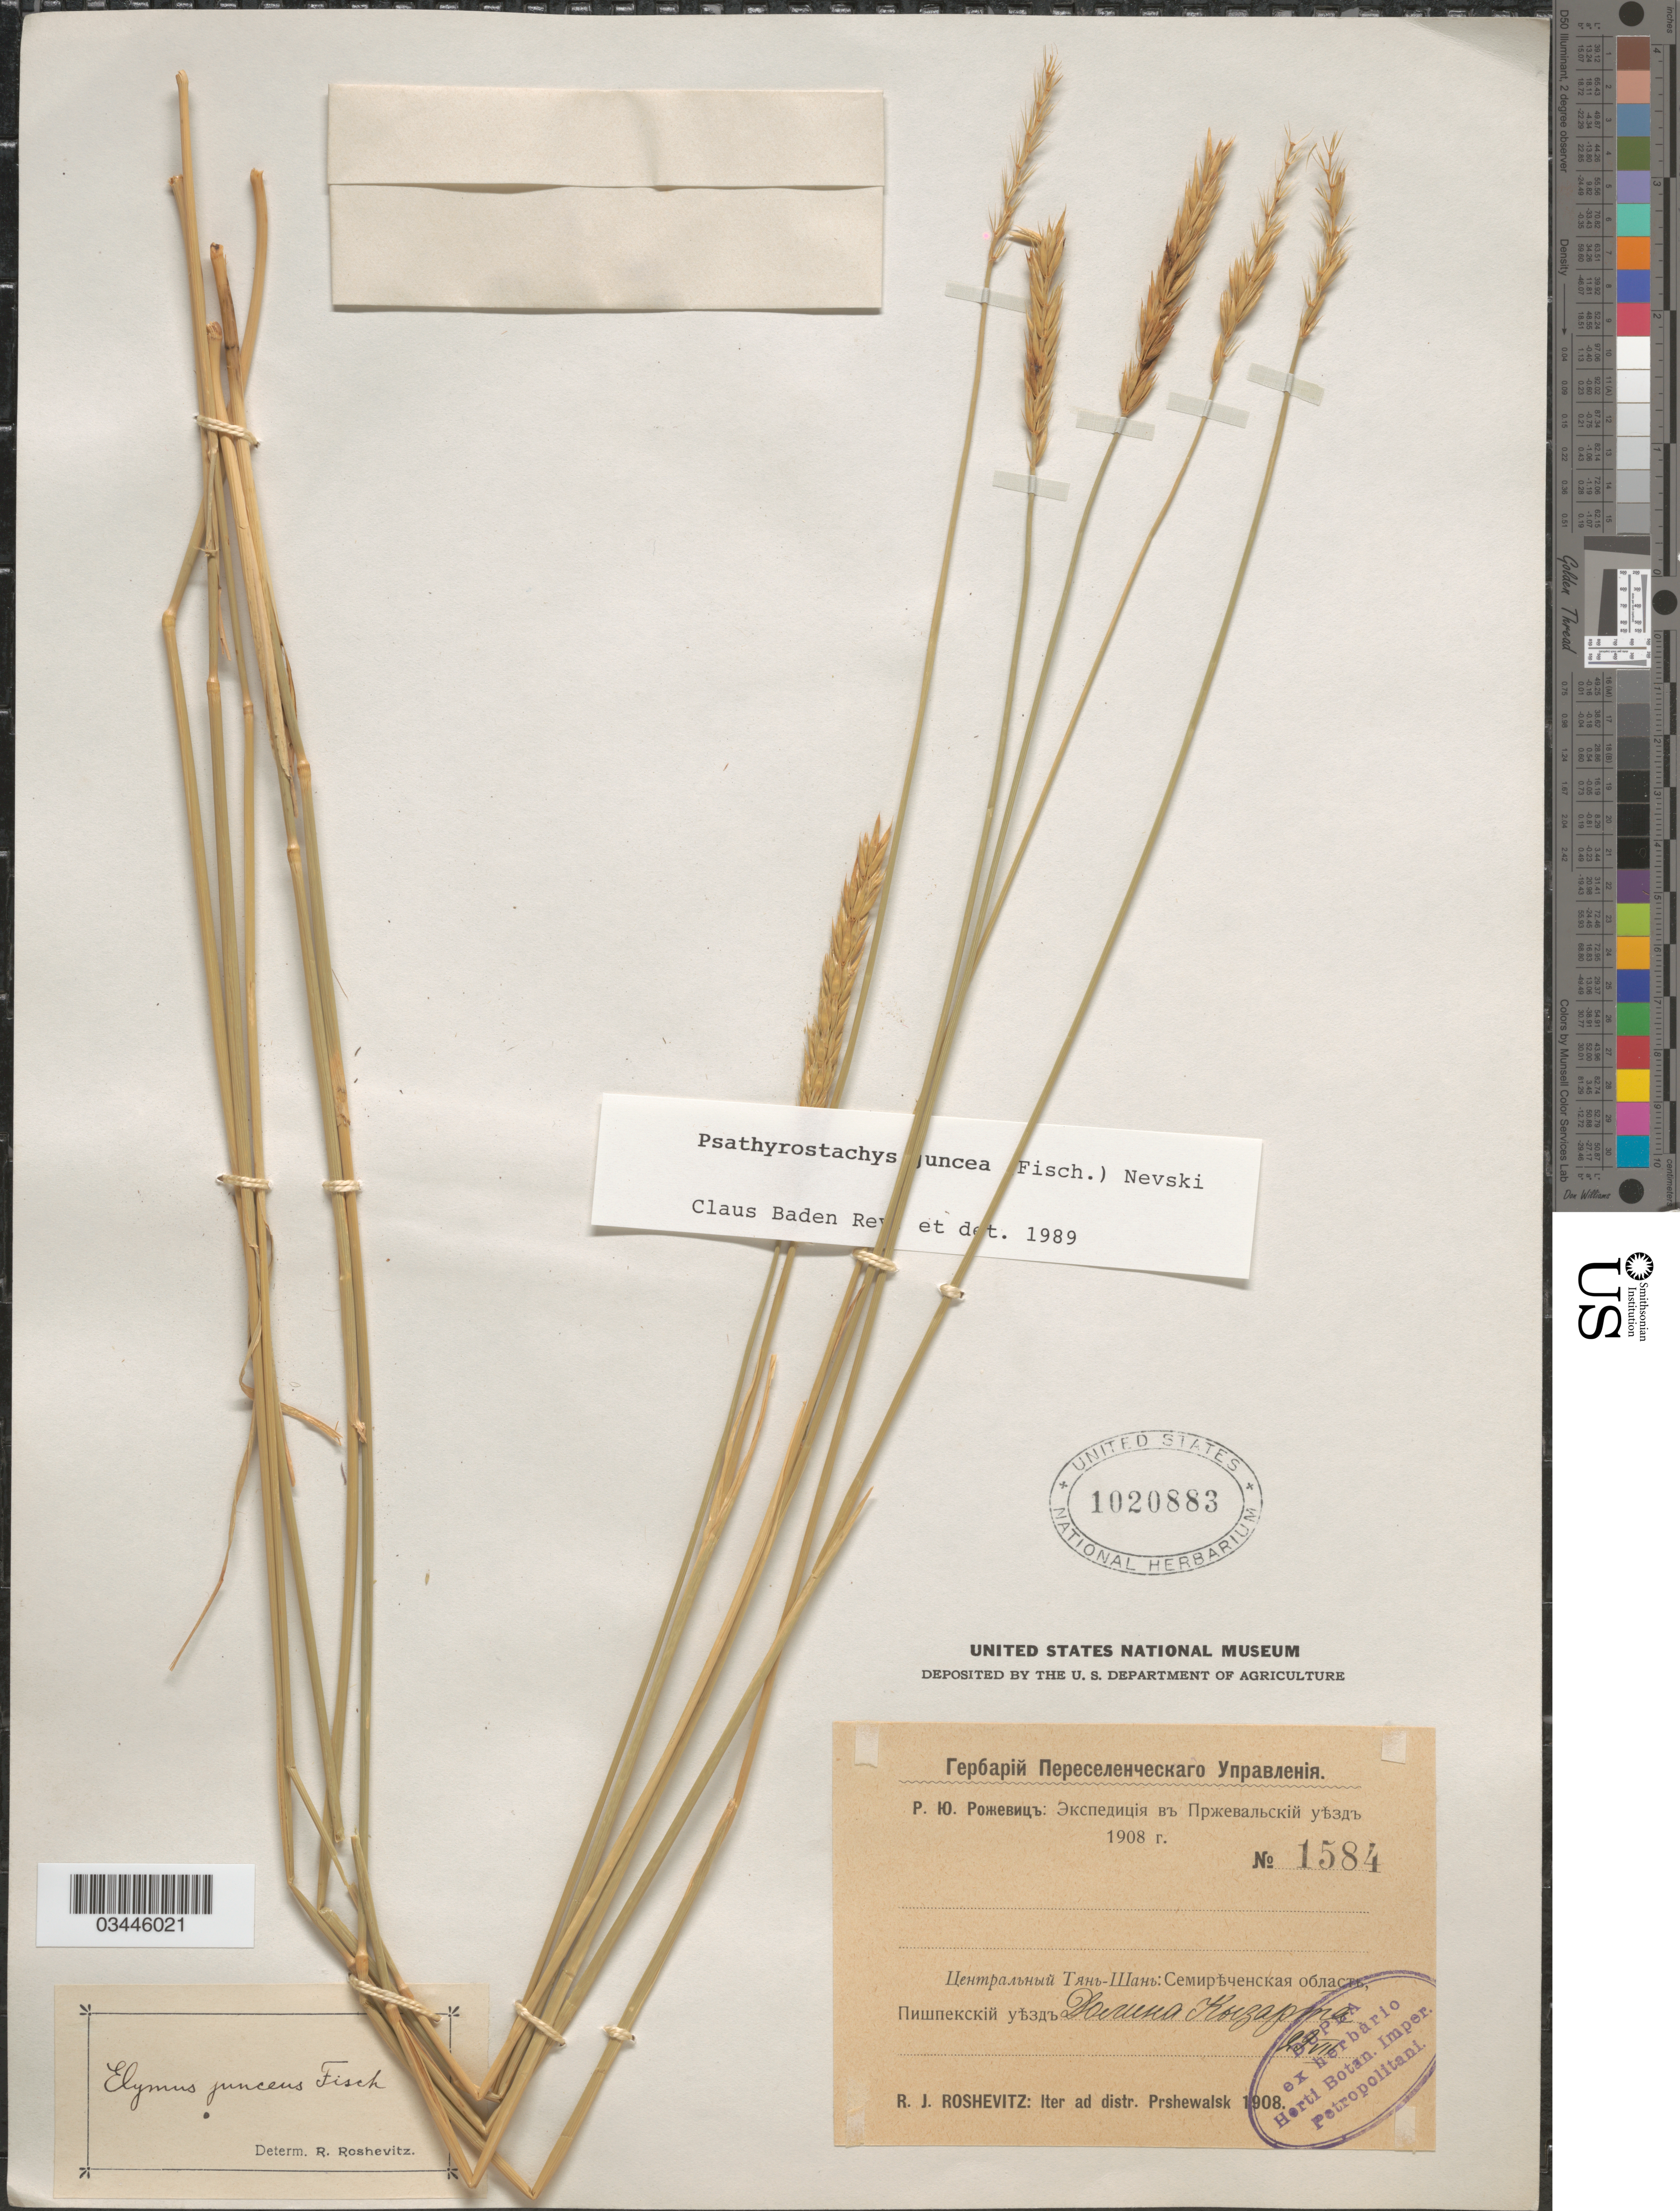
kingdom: Plantae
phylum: Tracheophyta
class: Liliopsida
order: Poales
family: Poaceae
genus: Psathyrostachys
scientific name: Psathyrostachys juncea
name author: (Fisch.) Nevki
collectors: R. J. Roshevitz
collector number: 1584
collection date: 1908-07-29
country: Kyrgyzstan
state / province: Naryn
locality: Iter ad distr. Prshewalsk. Valley Kyzart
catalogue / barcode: US 1020883